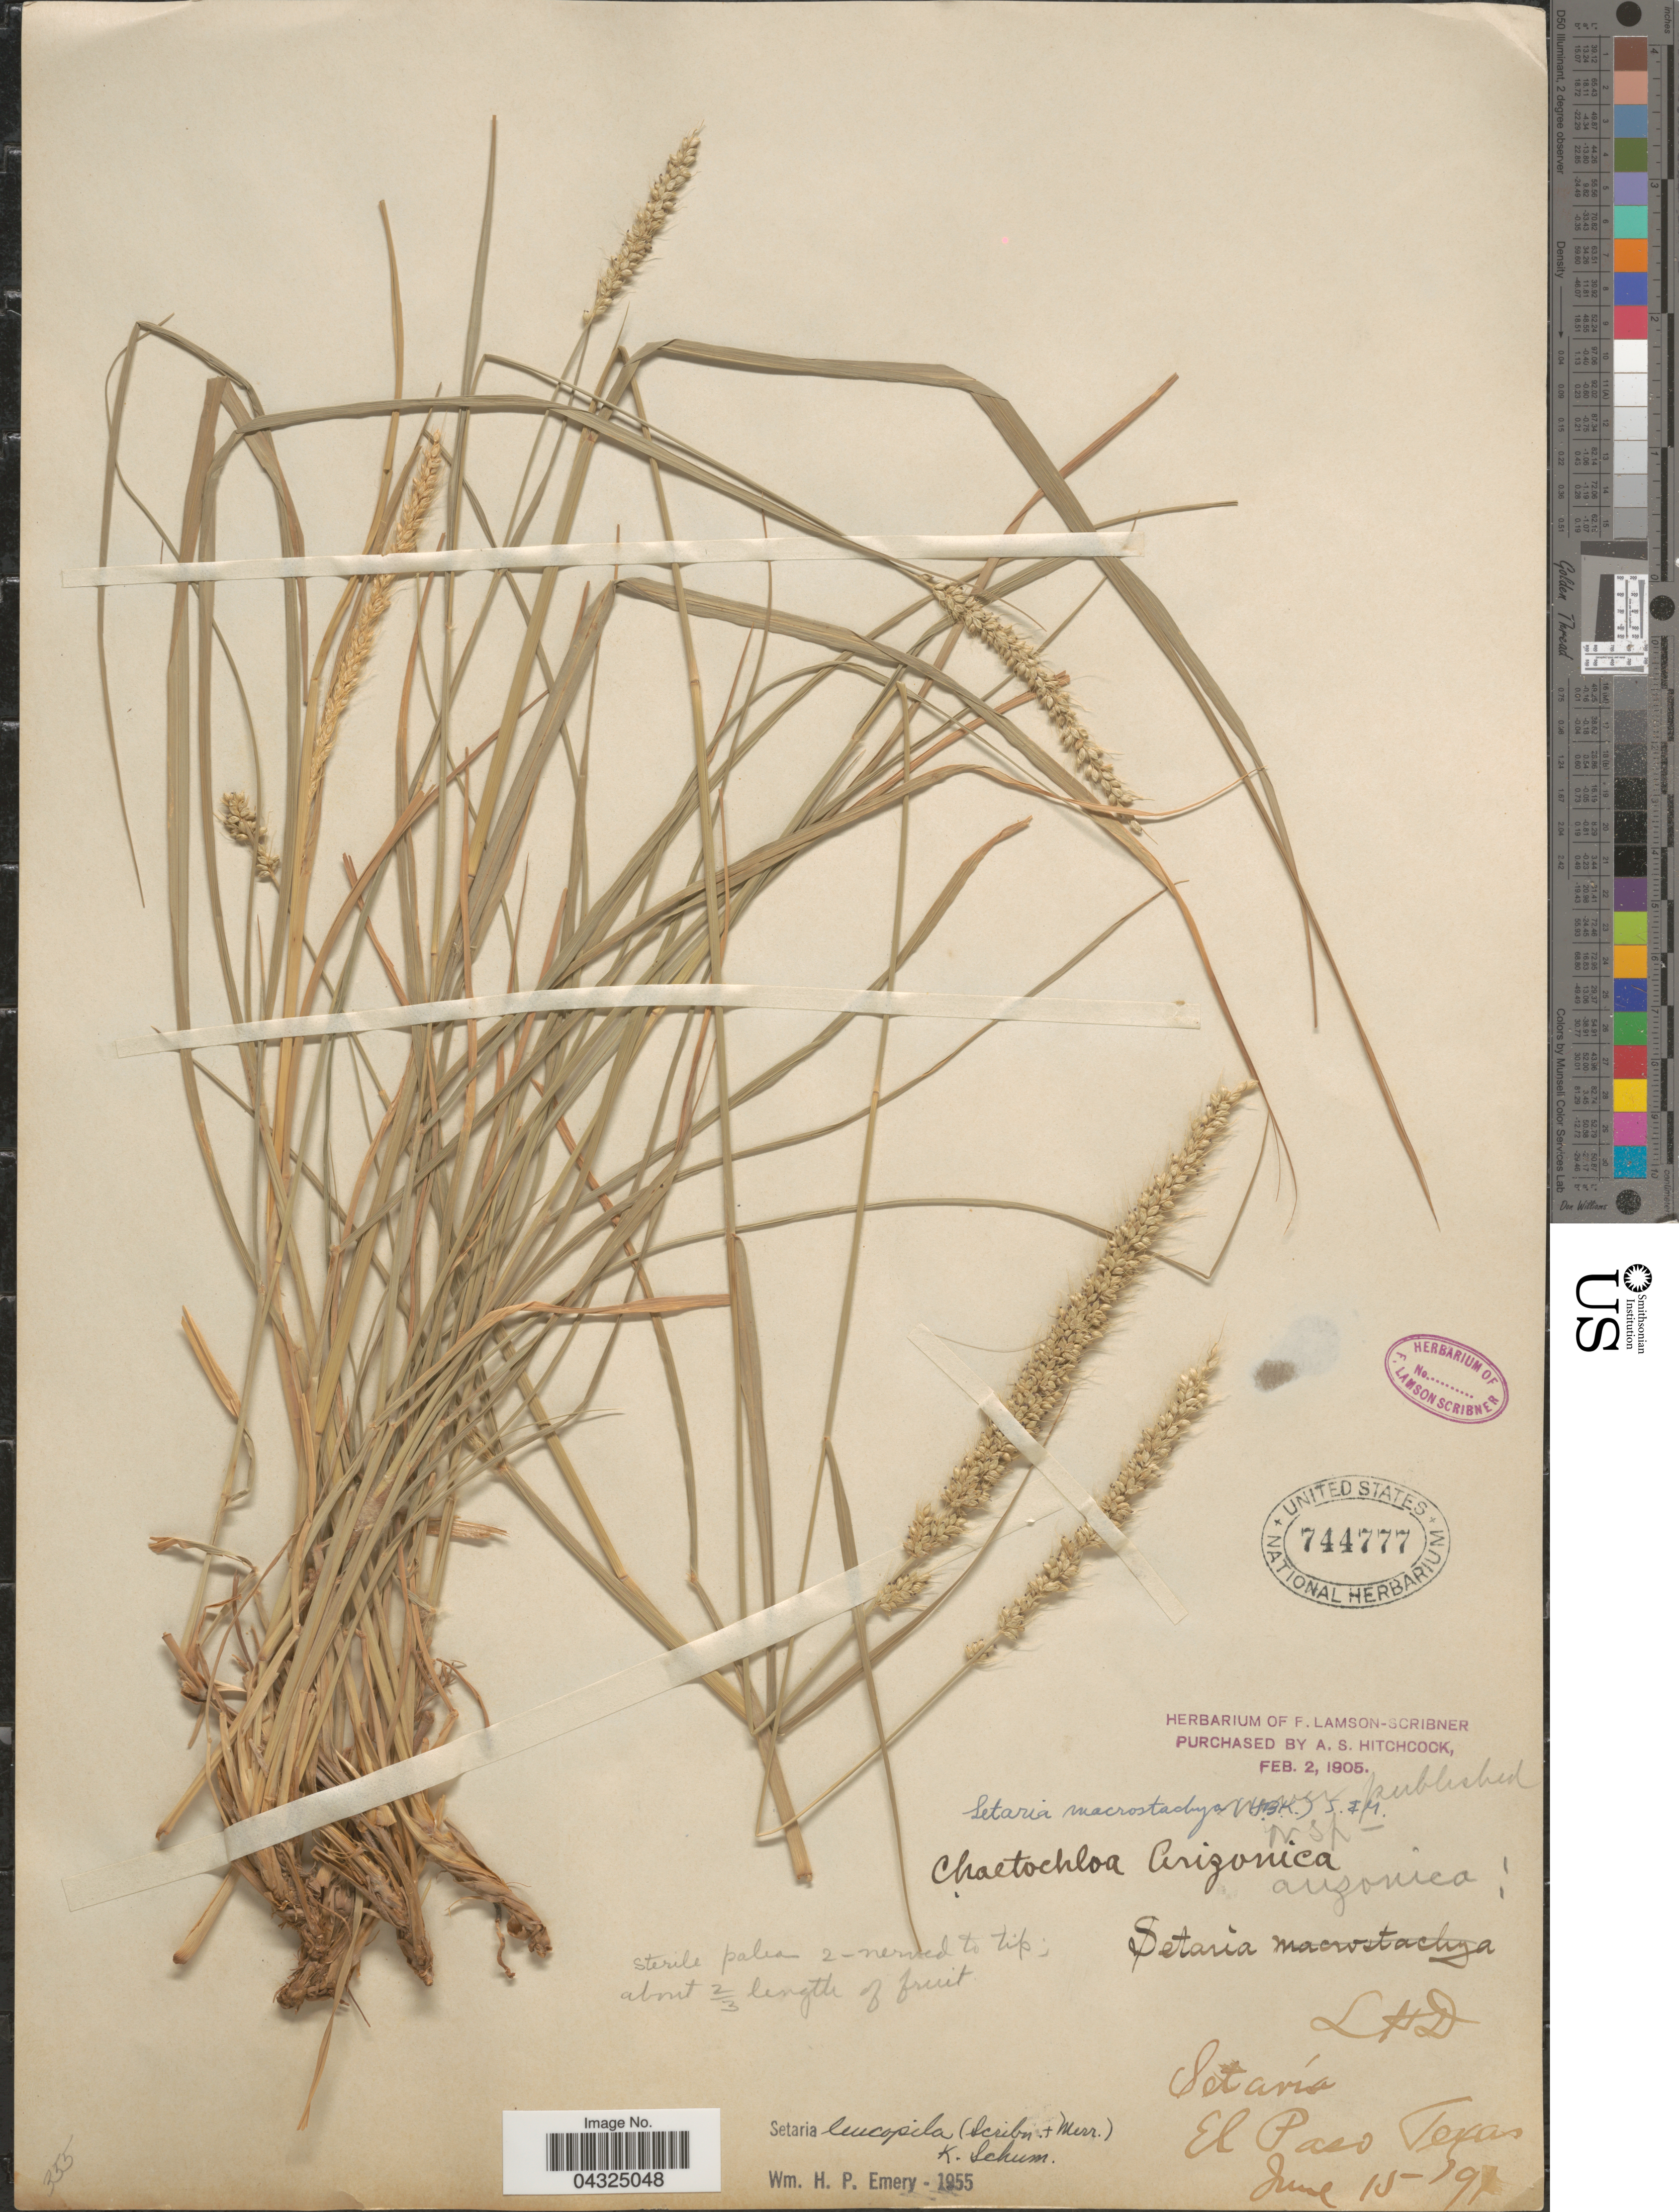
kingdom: Plantae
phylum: Tracheophyta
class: Liliopsida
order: Poales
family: Poaceae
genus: Setaria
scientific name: Setaria leucopila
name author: (Scribn. & Merr.) K. Schum.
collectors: L. H. D.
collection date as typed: Transcribed d/m/y: 15/6/91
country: United States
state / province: Texas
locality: El Paso.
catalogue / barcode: US 744777